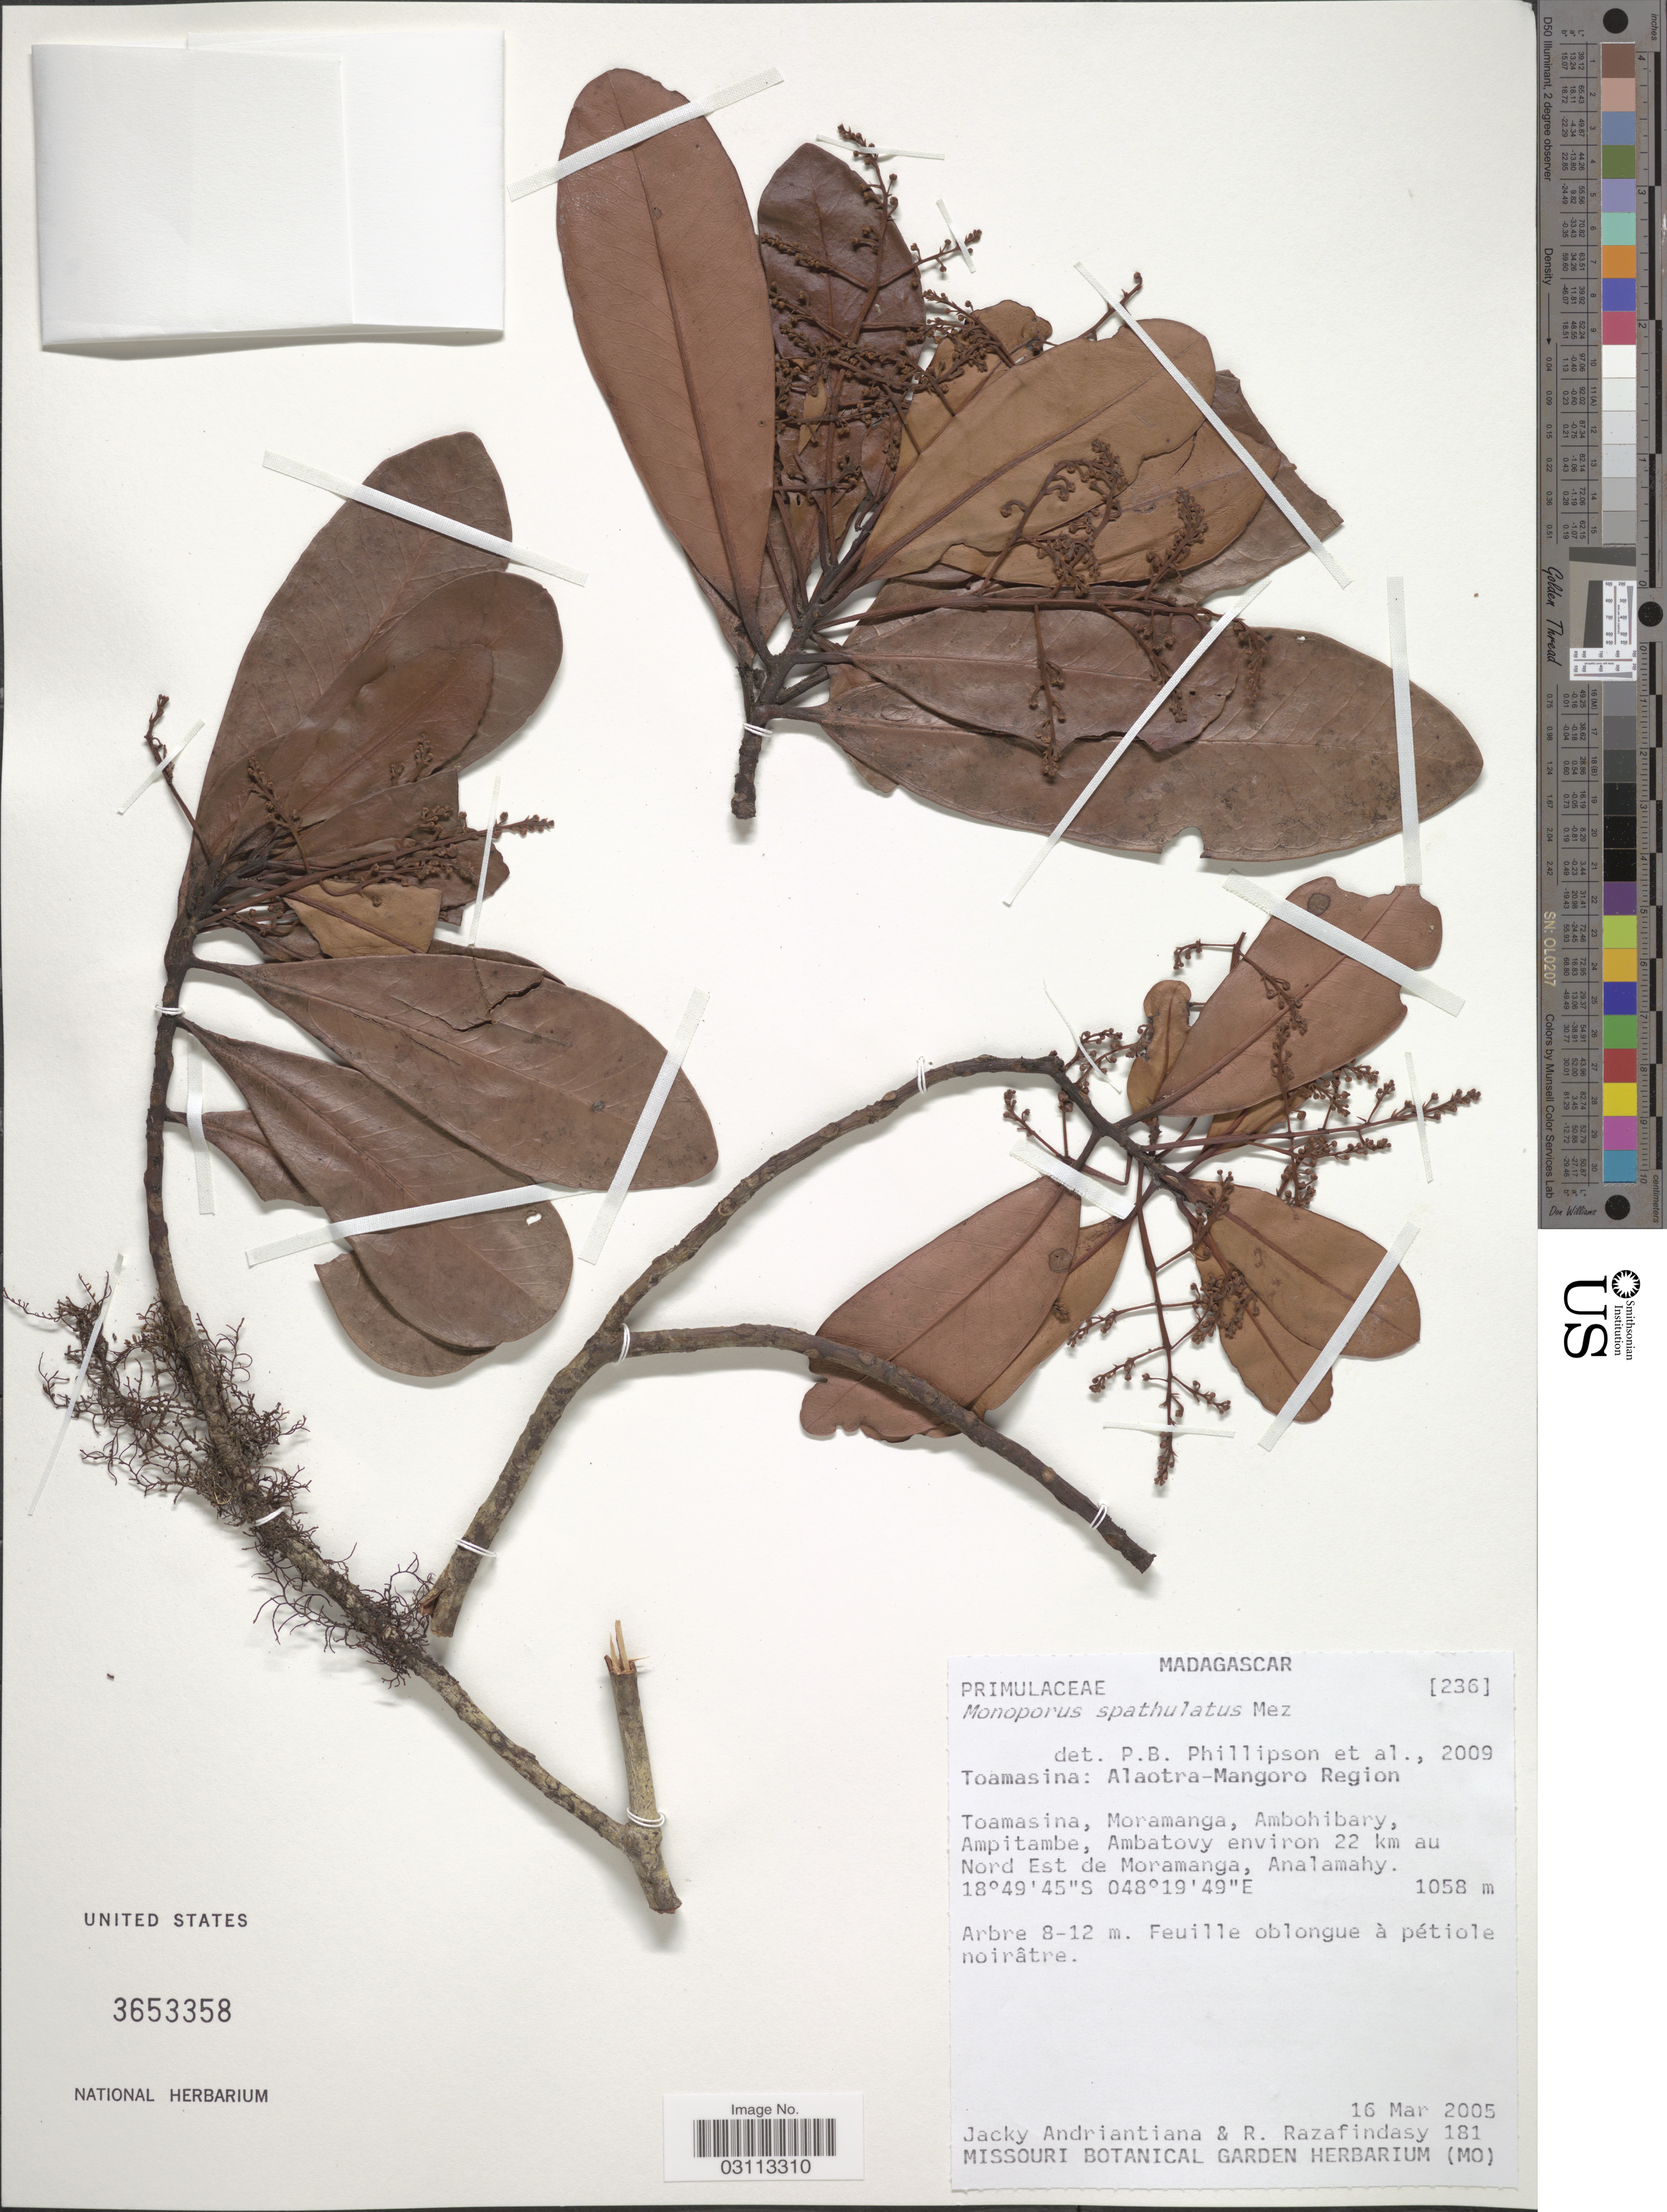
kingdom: Plantae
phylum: Tracheophyta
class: Magnoliopsida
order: Ericales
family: Primulaceae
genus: Monoporus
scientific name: Monoporus spathulatus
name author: Mez in Engl.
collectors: J. Andriantiana & R. Razafindasy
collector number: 181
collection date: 2005-03-16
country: Madagascar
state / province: Alaotra Mangoro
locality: Alaotra-Mangoro Region. Toamasina, Moramanga, Ambohibary, Ampitambe, Ambatovy environ 22 km au Nord Est de Moramanga, Analamahy.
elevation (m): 1058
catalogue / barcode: US 3653358